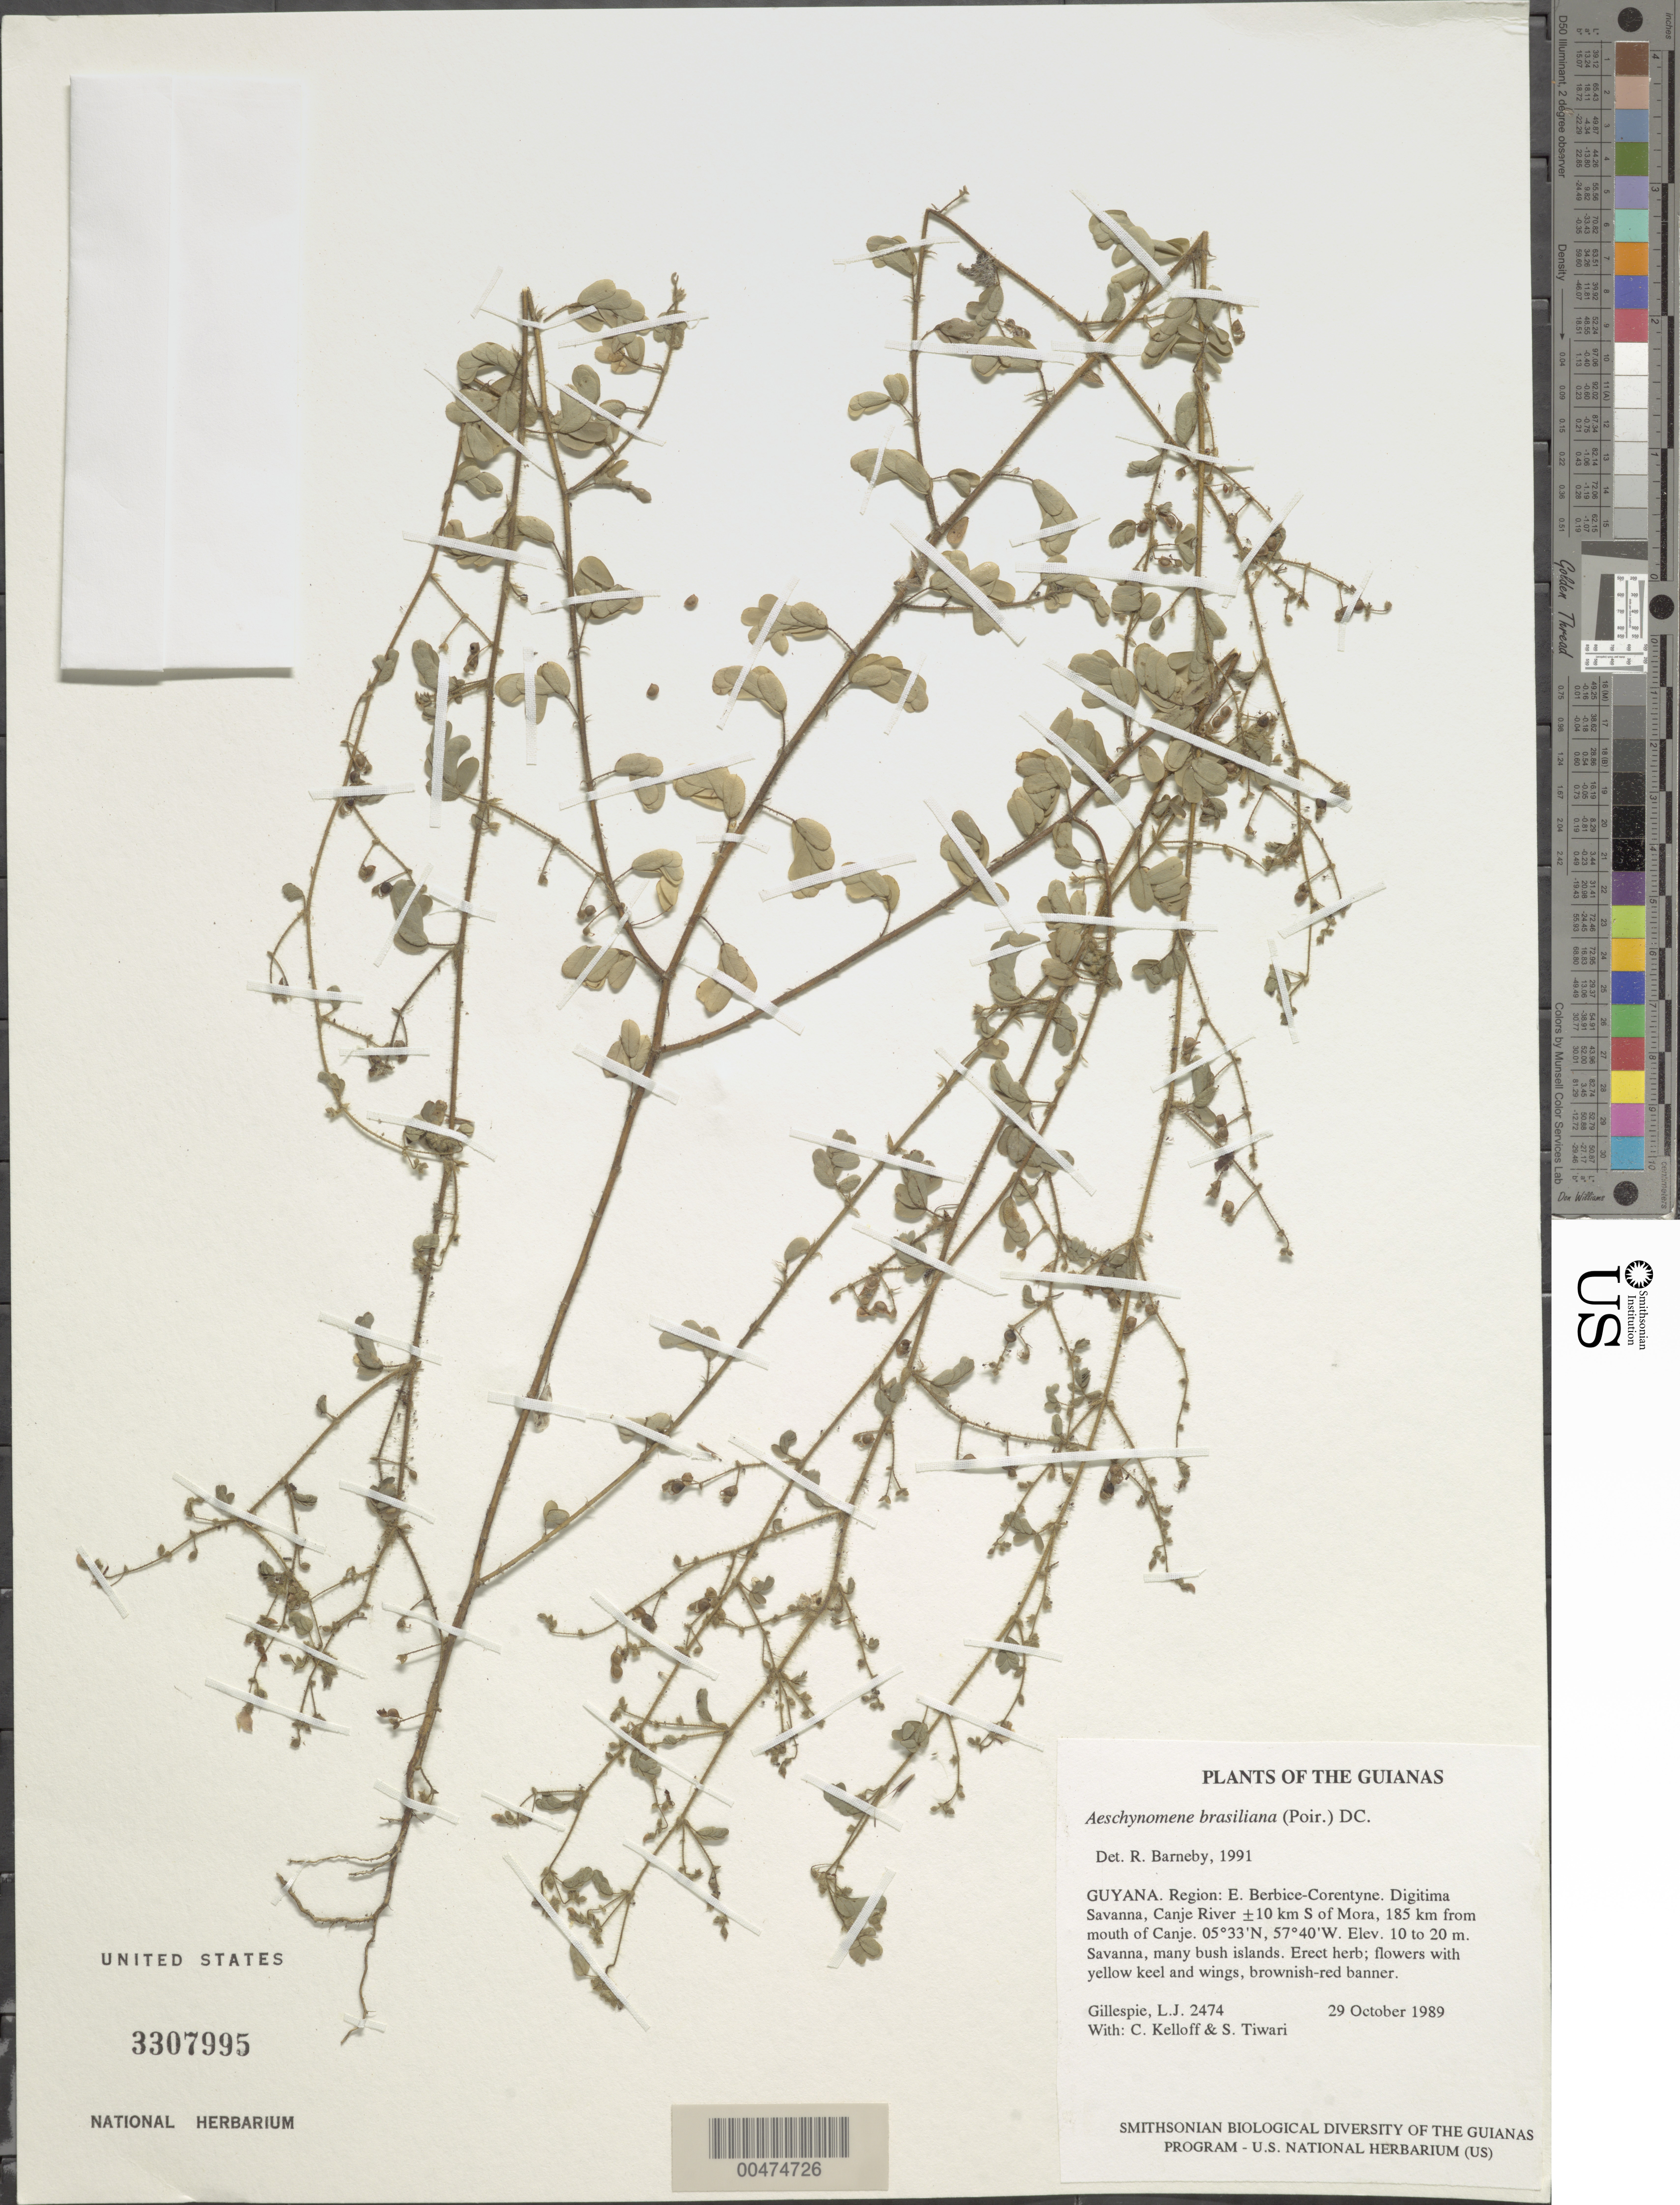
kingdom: Plantae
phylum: Tracheophyta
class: Magnoliopsida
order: Fabales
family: Fabaceae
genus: Aeschynomene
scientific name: Aeschynomene brasiliana var. brasiliana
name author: (Poir.) DC.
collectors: L. J. Gillespie, C. L. Kelloff & S. Tiwari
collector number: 2474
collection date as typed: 29 October 1989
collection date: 1989-10-29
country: Guyana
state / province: E. Berbice-Corentyne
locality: Digitima Savanna, Canje River ±20 km S of Mora, 185 km from mouth of Canje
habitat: Savanna, many bush islands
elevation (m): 10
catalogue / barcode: US 3307995